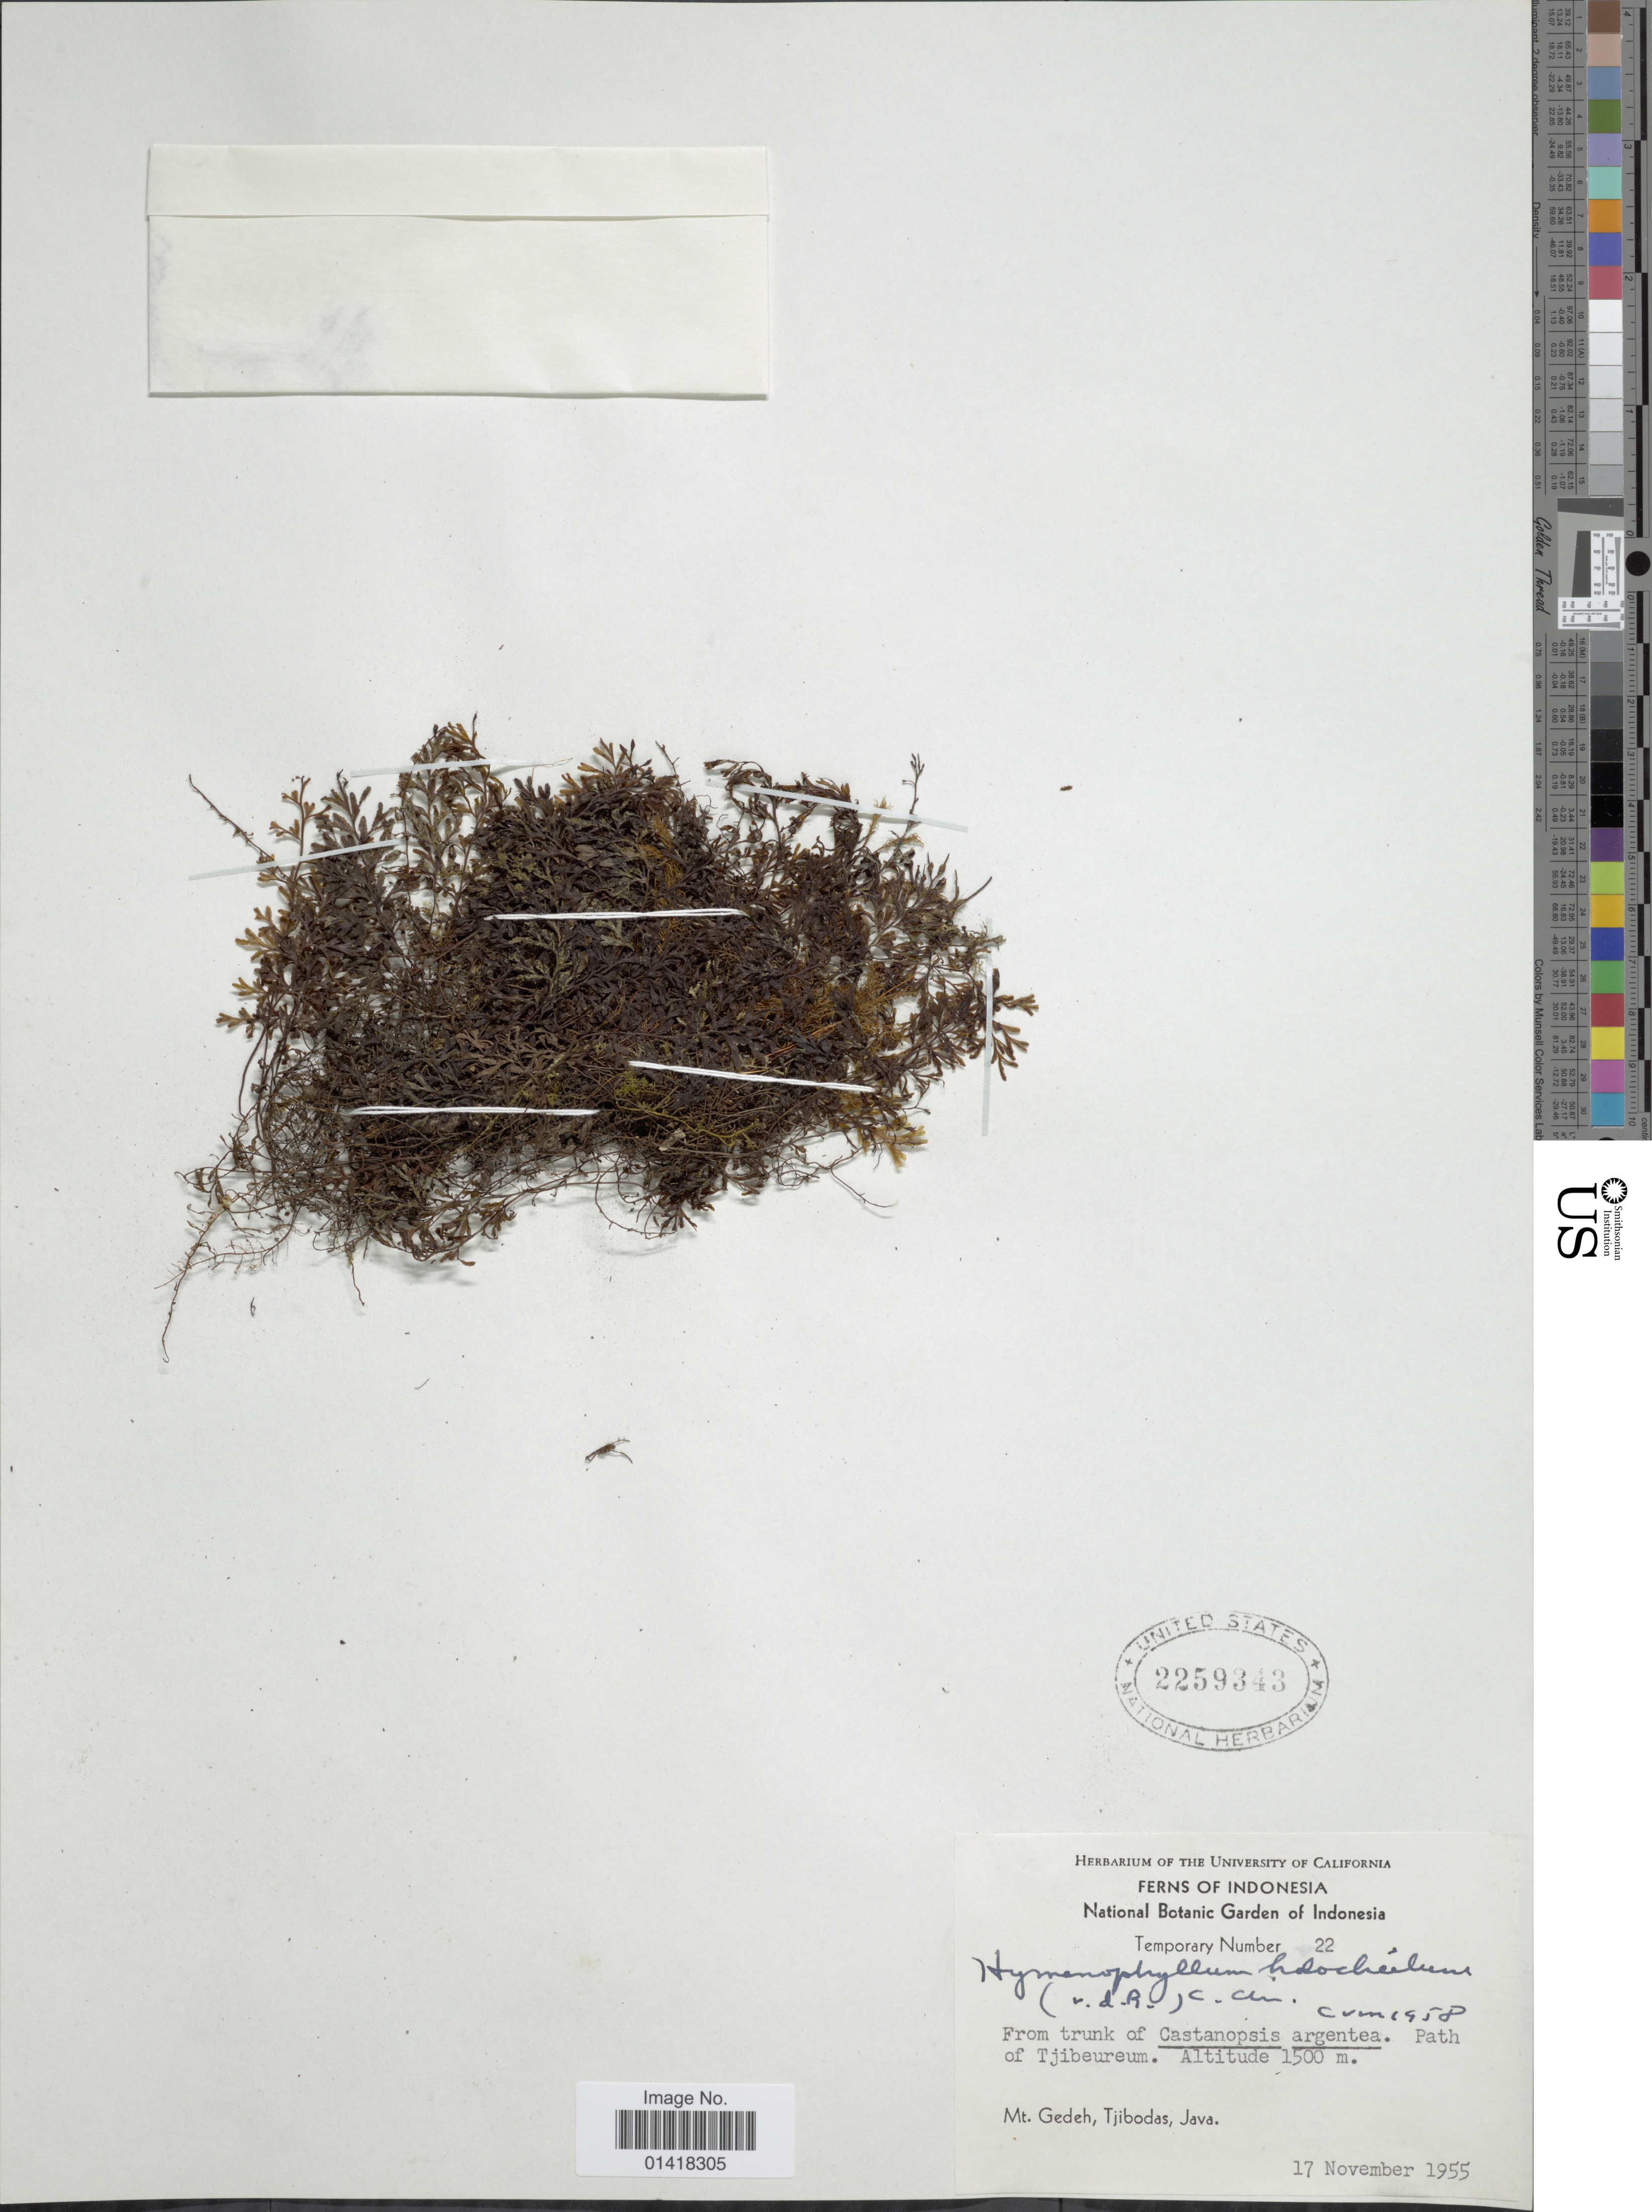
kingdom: Plantae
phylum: Tracheophyta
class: Polypodiopsida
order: Hymenophyllales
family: Hymenophyllaceae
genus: Hymenophyllum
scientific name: Hymenophyllum holochilum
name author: (Bosch) C. Chr.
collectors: ex herb. Univ. of California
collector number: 22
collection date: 1955-11-17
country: Indonesia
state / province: Java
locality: From trunk of Castanopsis argentea. Path of Tjibeureum. Mt Gedeh, Tjibodas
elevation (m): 1500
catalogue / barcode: US 2259343